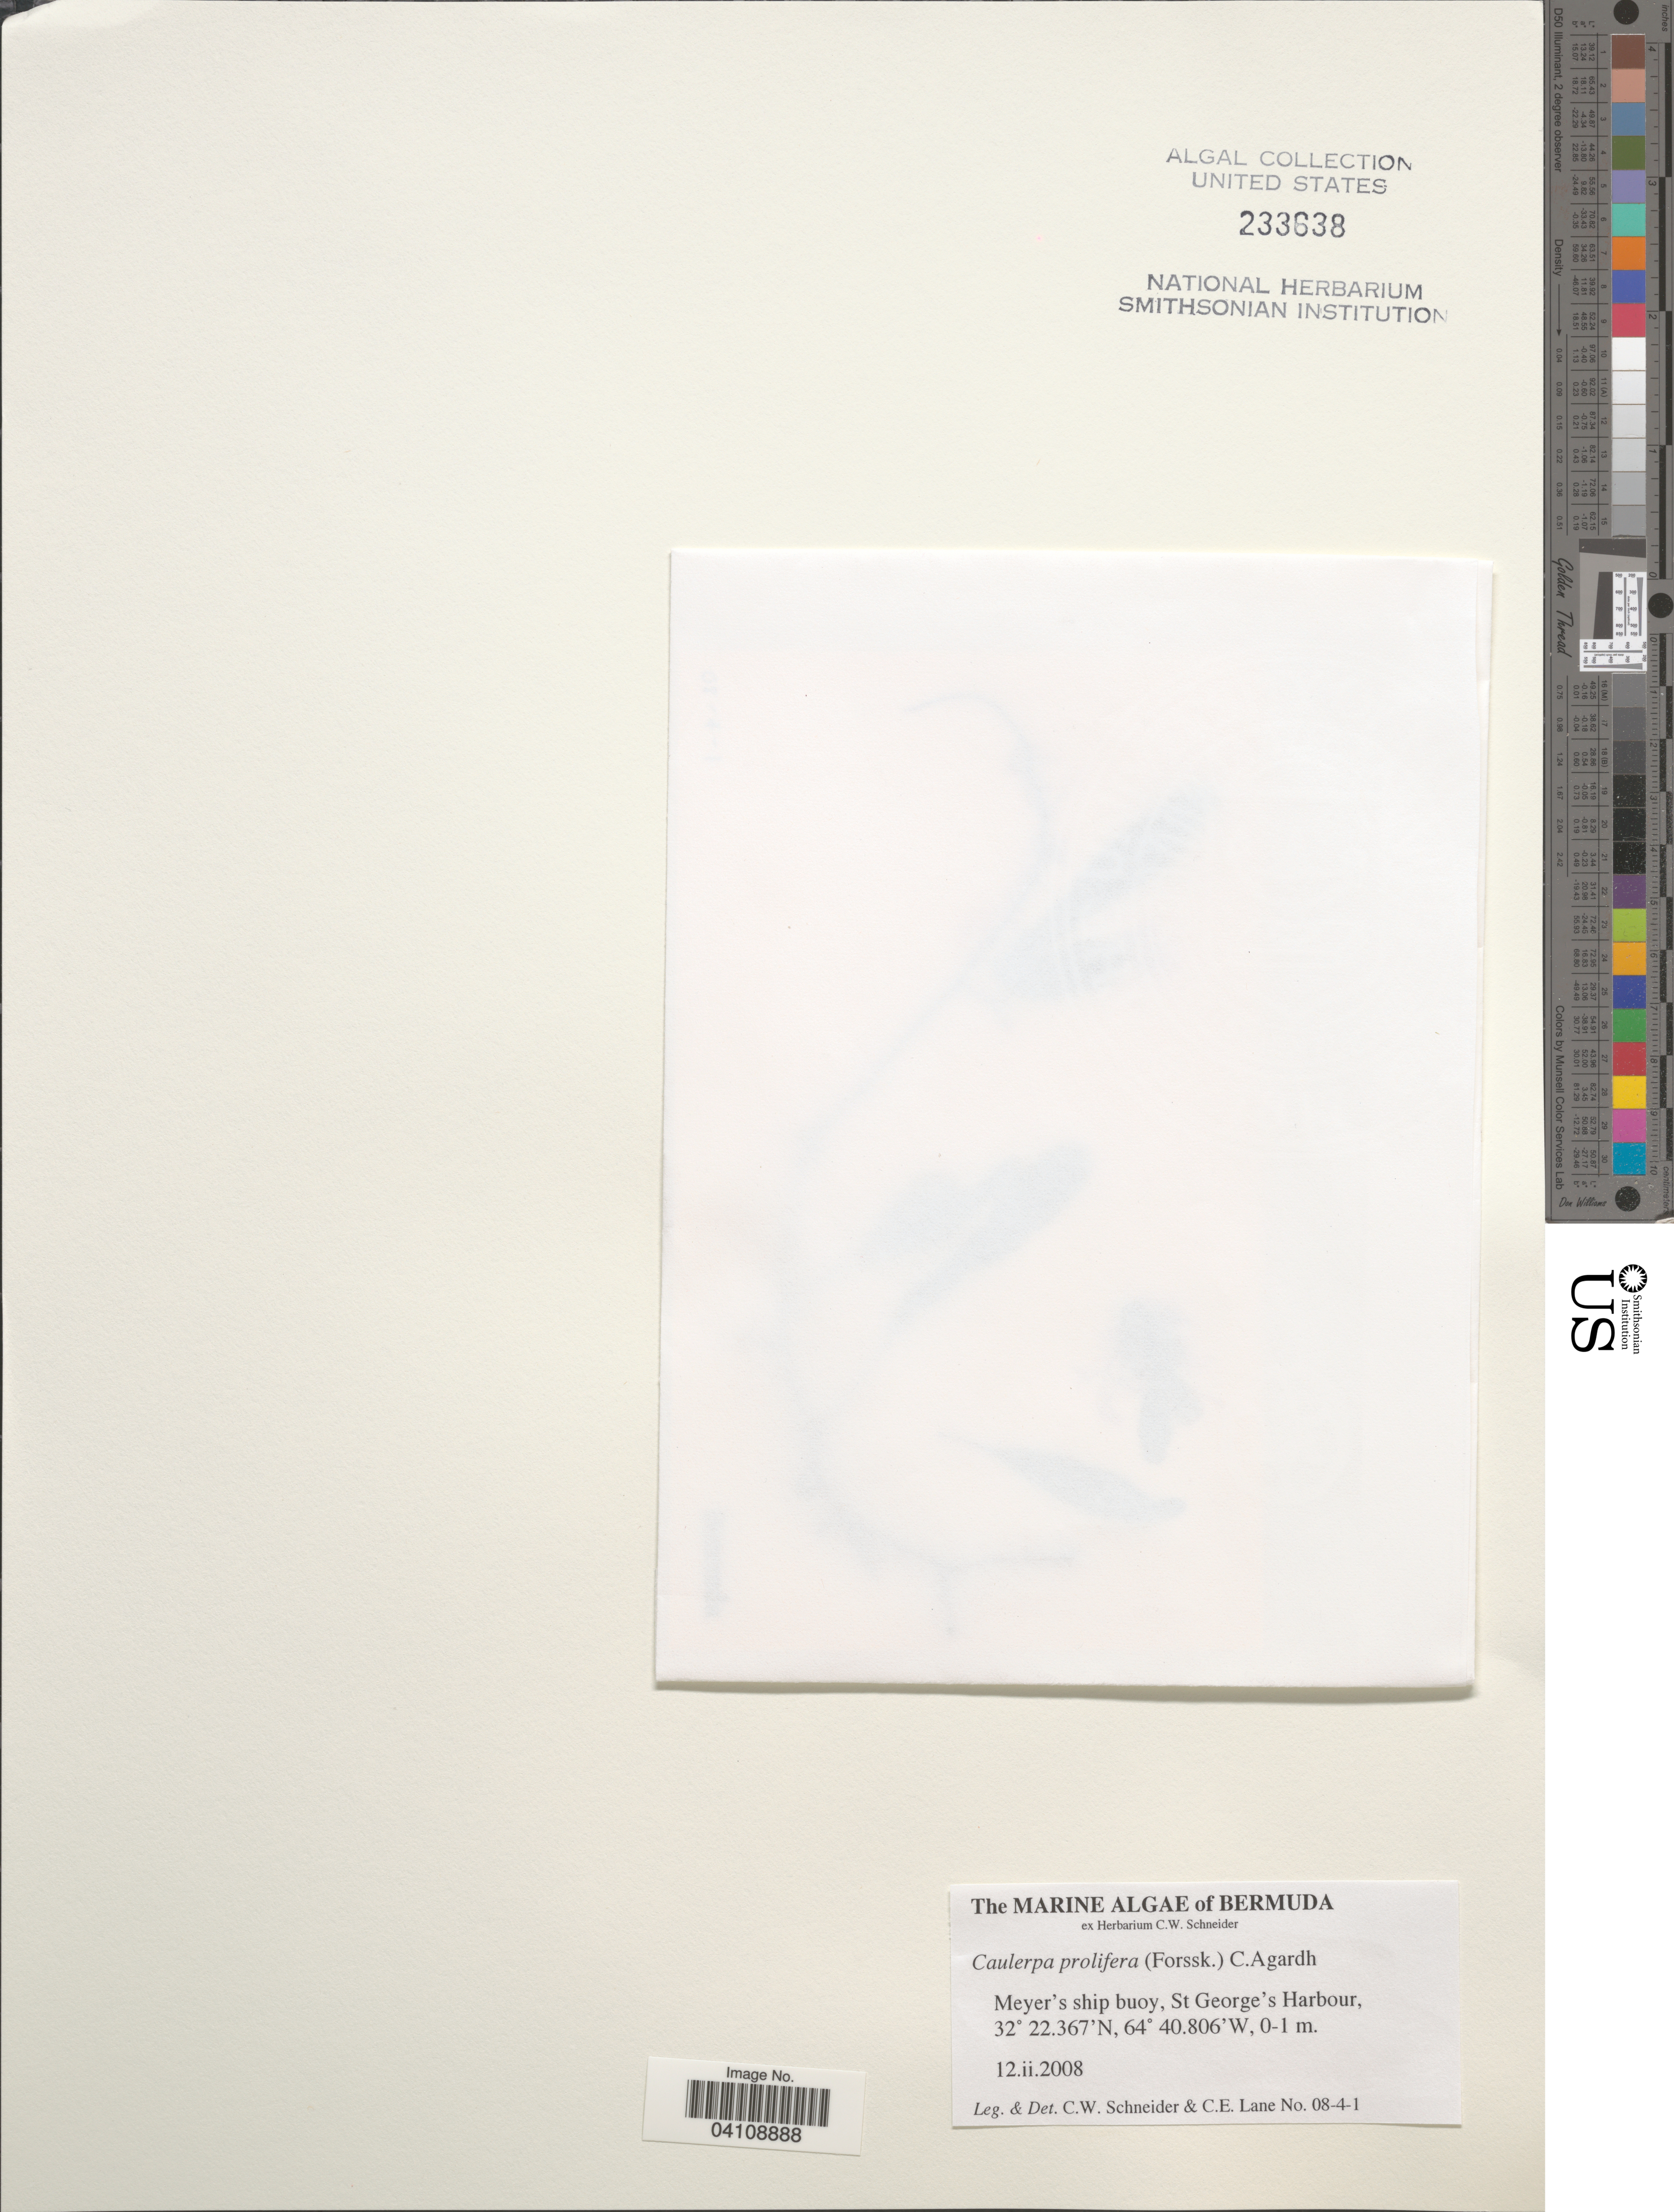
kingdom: Plantae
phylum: Chlorophyta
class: Ulvophyceae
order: Bryopsidales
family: Caulerpaceae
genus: Caulerpa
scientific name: Caulerpa prolifera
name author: (Forssk.) J.V.Lamouroux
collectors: C. W.Schneider & C. E. Lane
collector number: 08-4-1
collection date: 2008-02-12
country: Bermuda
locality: Meyer's ship buoy, St George's Harbour.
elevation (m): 0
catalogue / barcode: US 233638